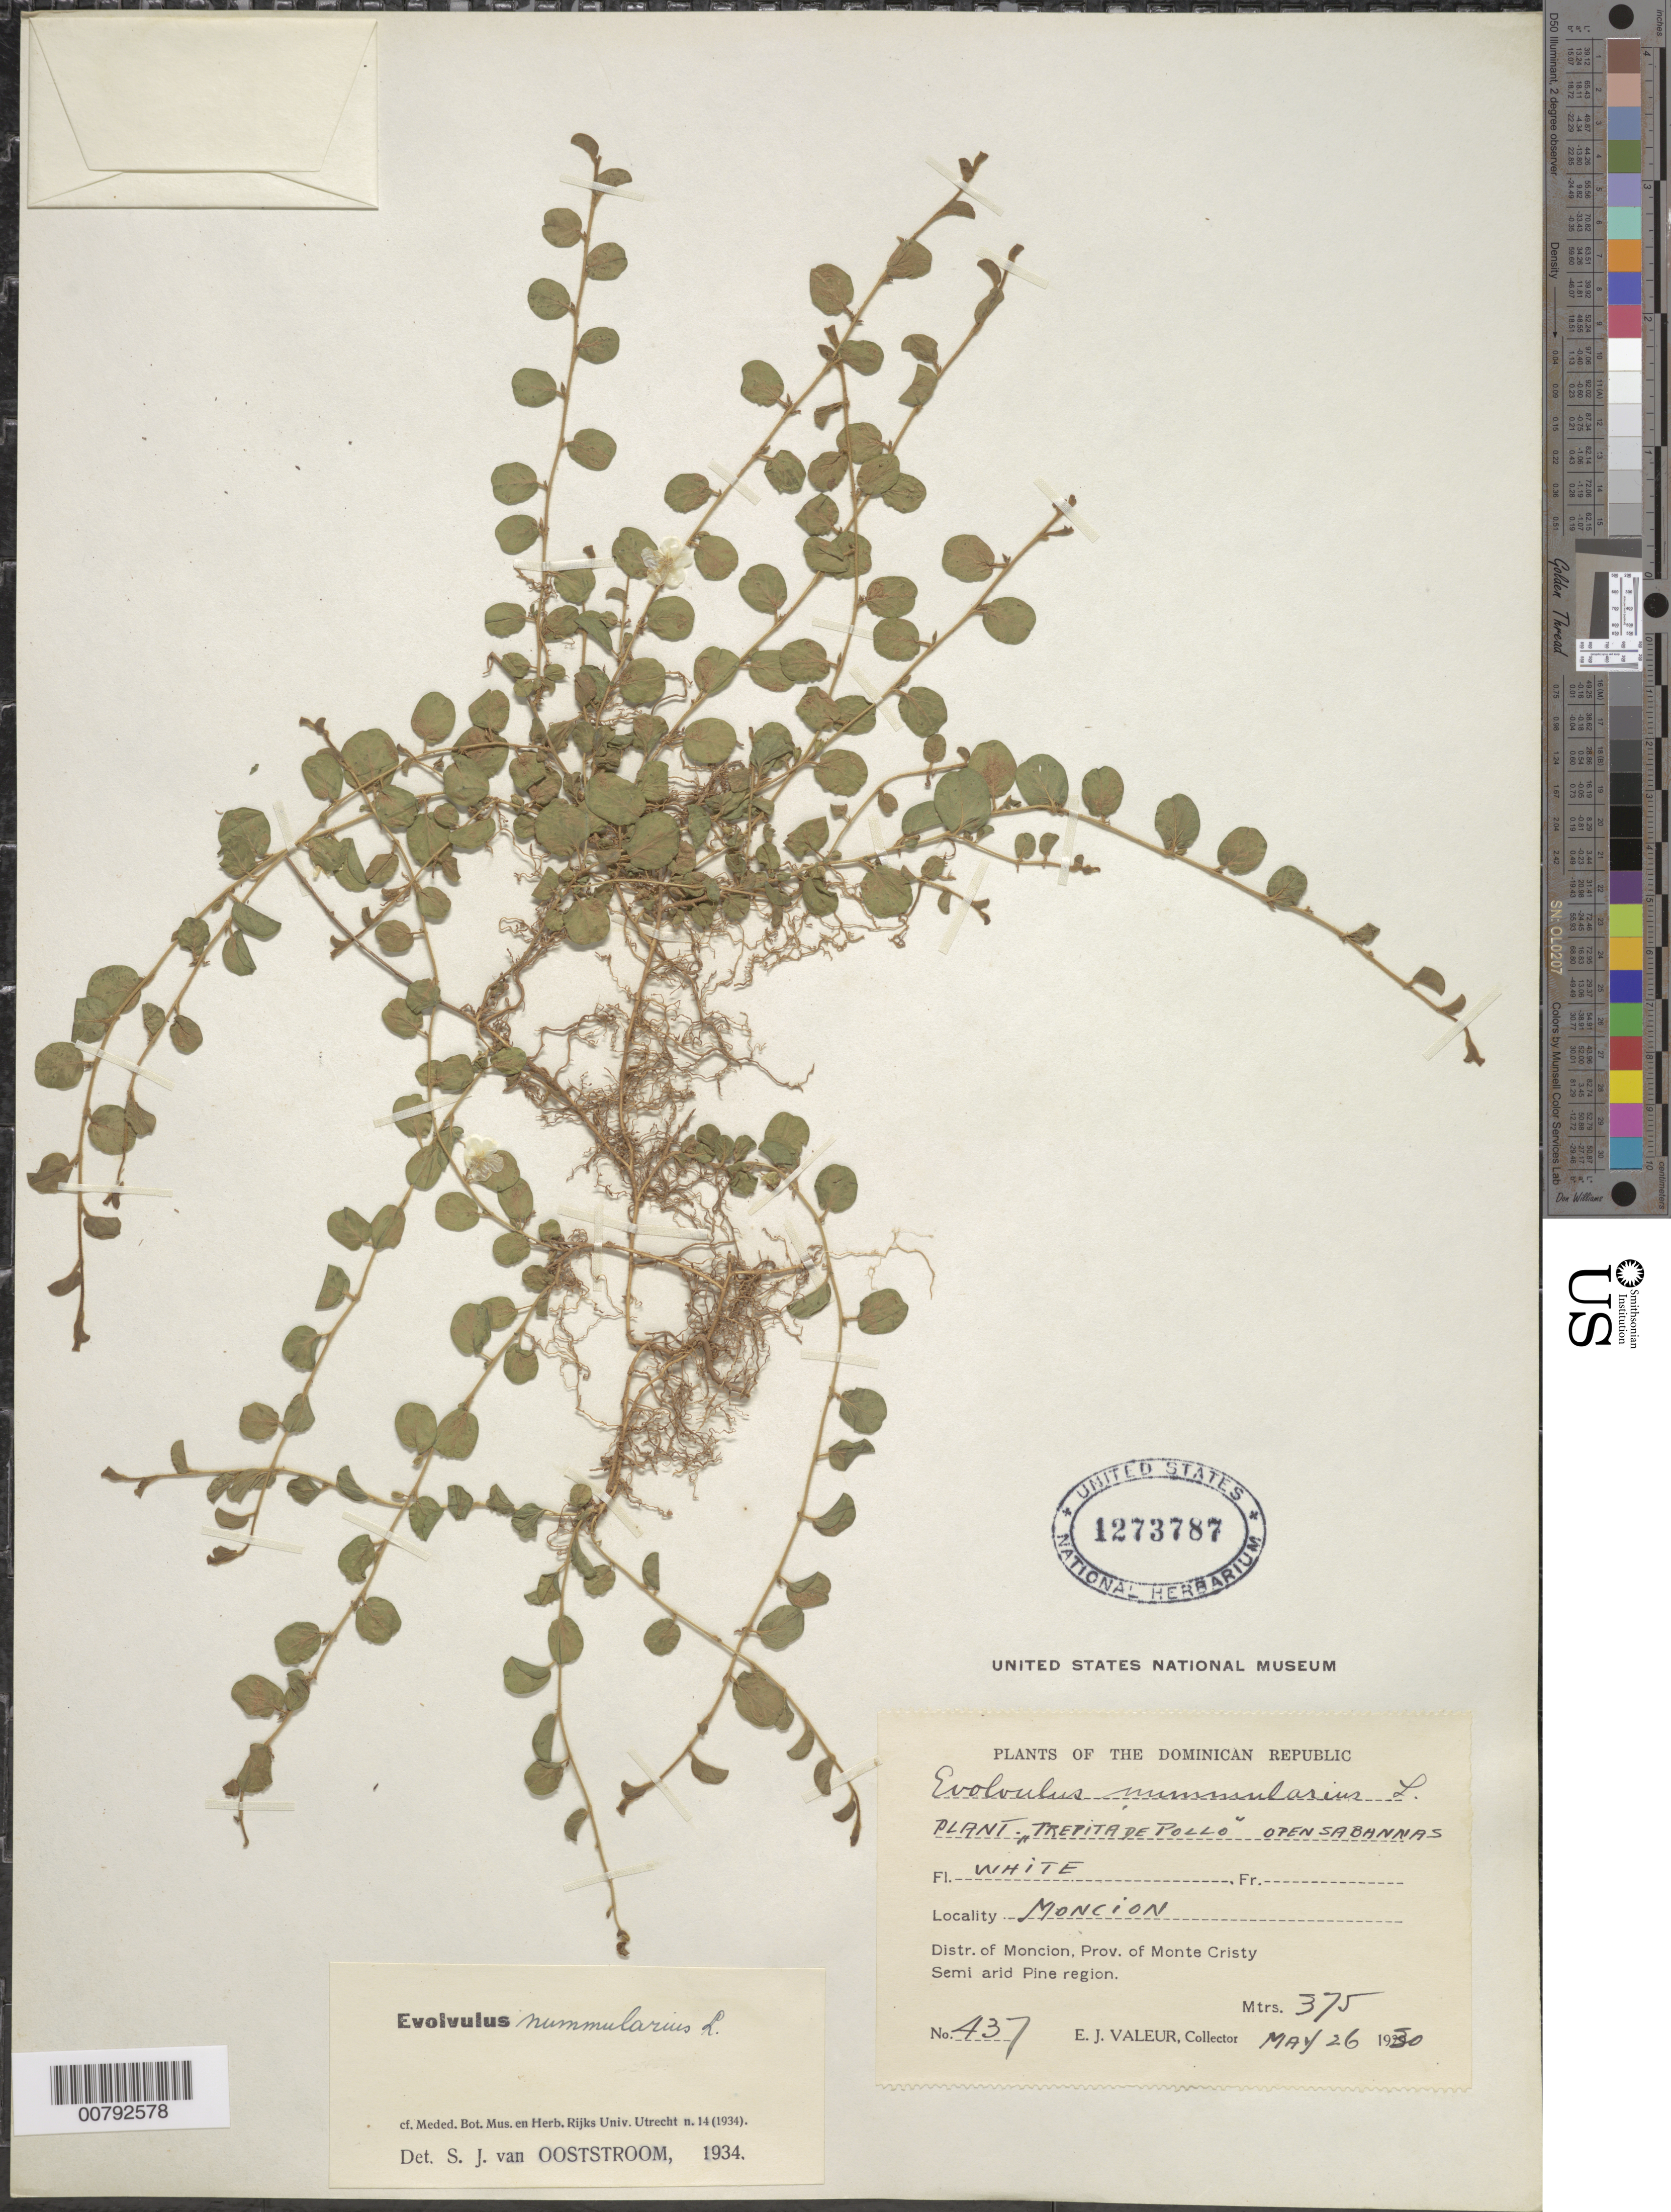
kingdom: Plantae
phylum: Tracheophyta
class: Magnoliopsida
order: Solanales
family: Convolvulaceae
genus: Evolvulus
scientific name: Evolvulus nummularius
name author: (L.) L.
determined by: Ooststroom, S. J. van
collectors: E. Valeur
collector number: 437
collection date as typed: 26 May 1930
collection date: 1930-05-26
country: Dominican Republic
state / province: Monte Cristi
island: Hispaniola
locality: Moncion, locality Moncion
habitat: Semi arid Pine region; open sabannas.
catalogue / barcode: US 1273787